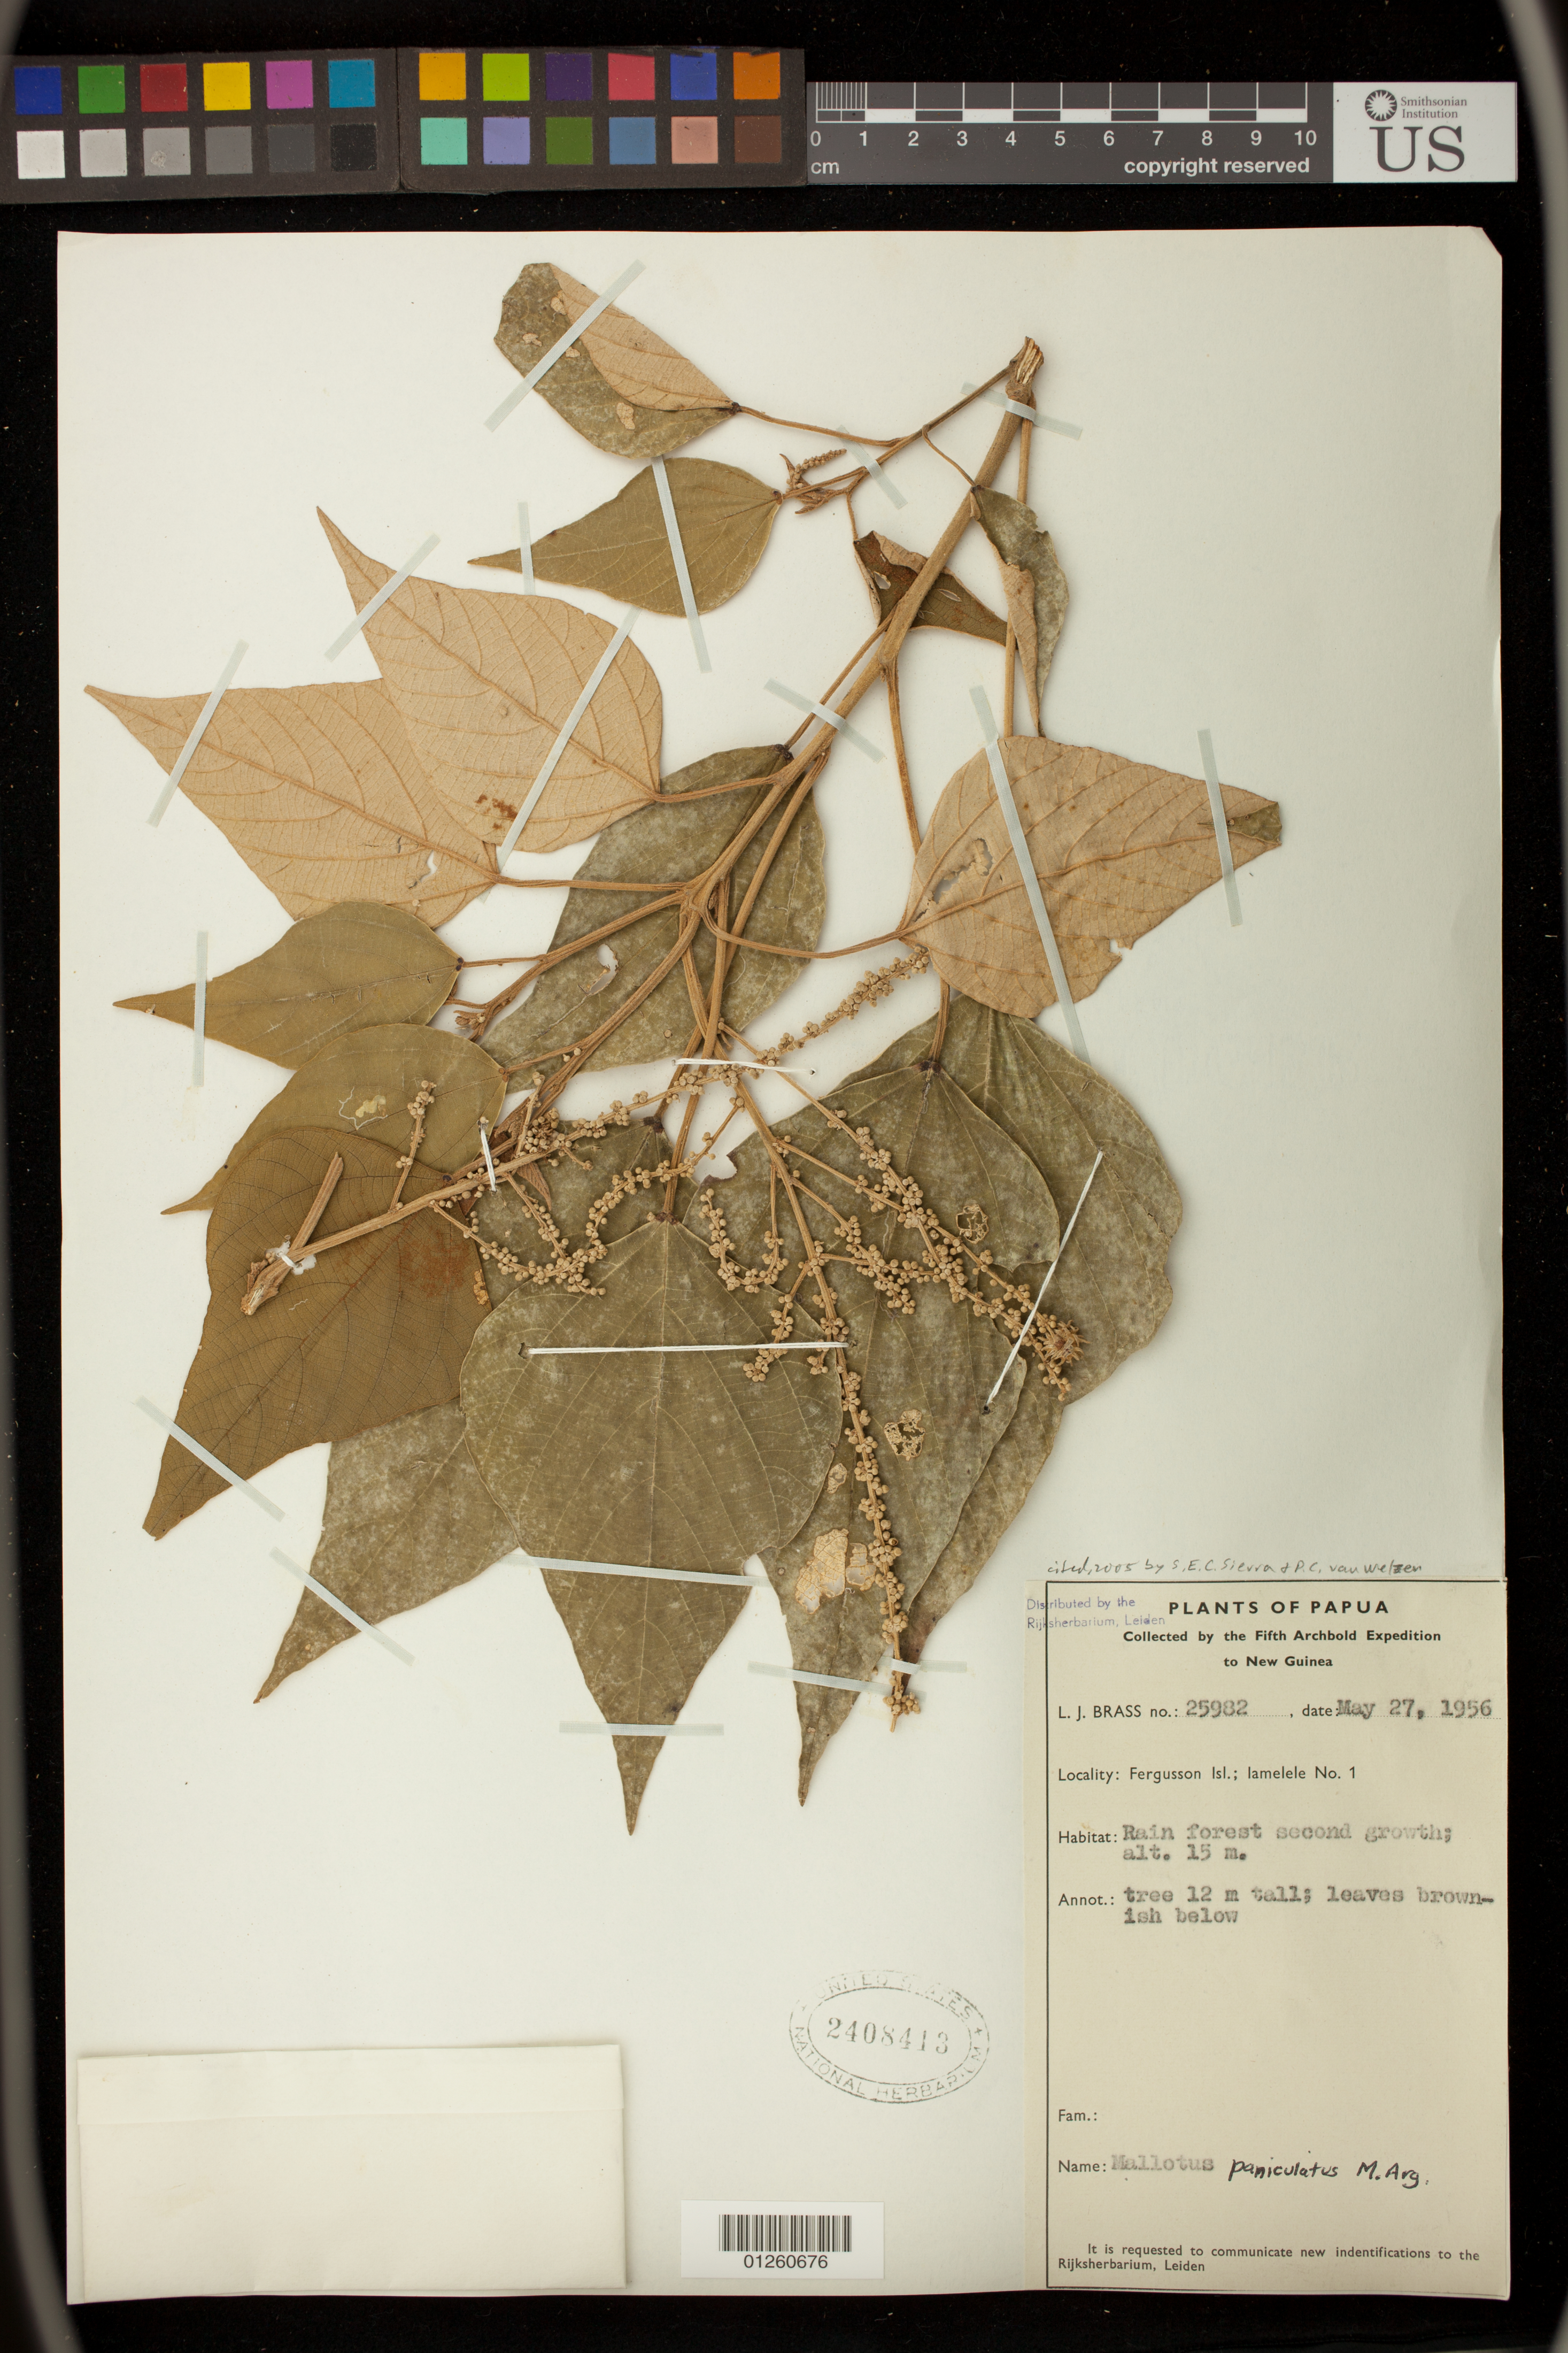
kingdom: Plantae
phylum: Tracheophyta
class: Magnoliopsida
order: Malpighiales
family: Euphorbiaceae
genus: Mallotus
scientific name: Mallotus paniculatus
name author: (Lam.) Müll. Arg.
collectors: L. J. Brass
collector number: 25982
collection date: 1956-05-27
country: Papua New Guinea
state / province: Milne Bay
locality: Fergusson Island, Iamele No. 1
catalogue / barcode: US 2408413